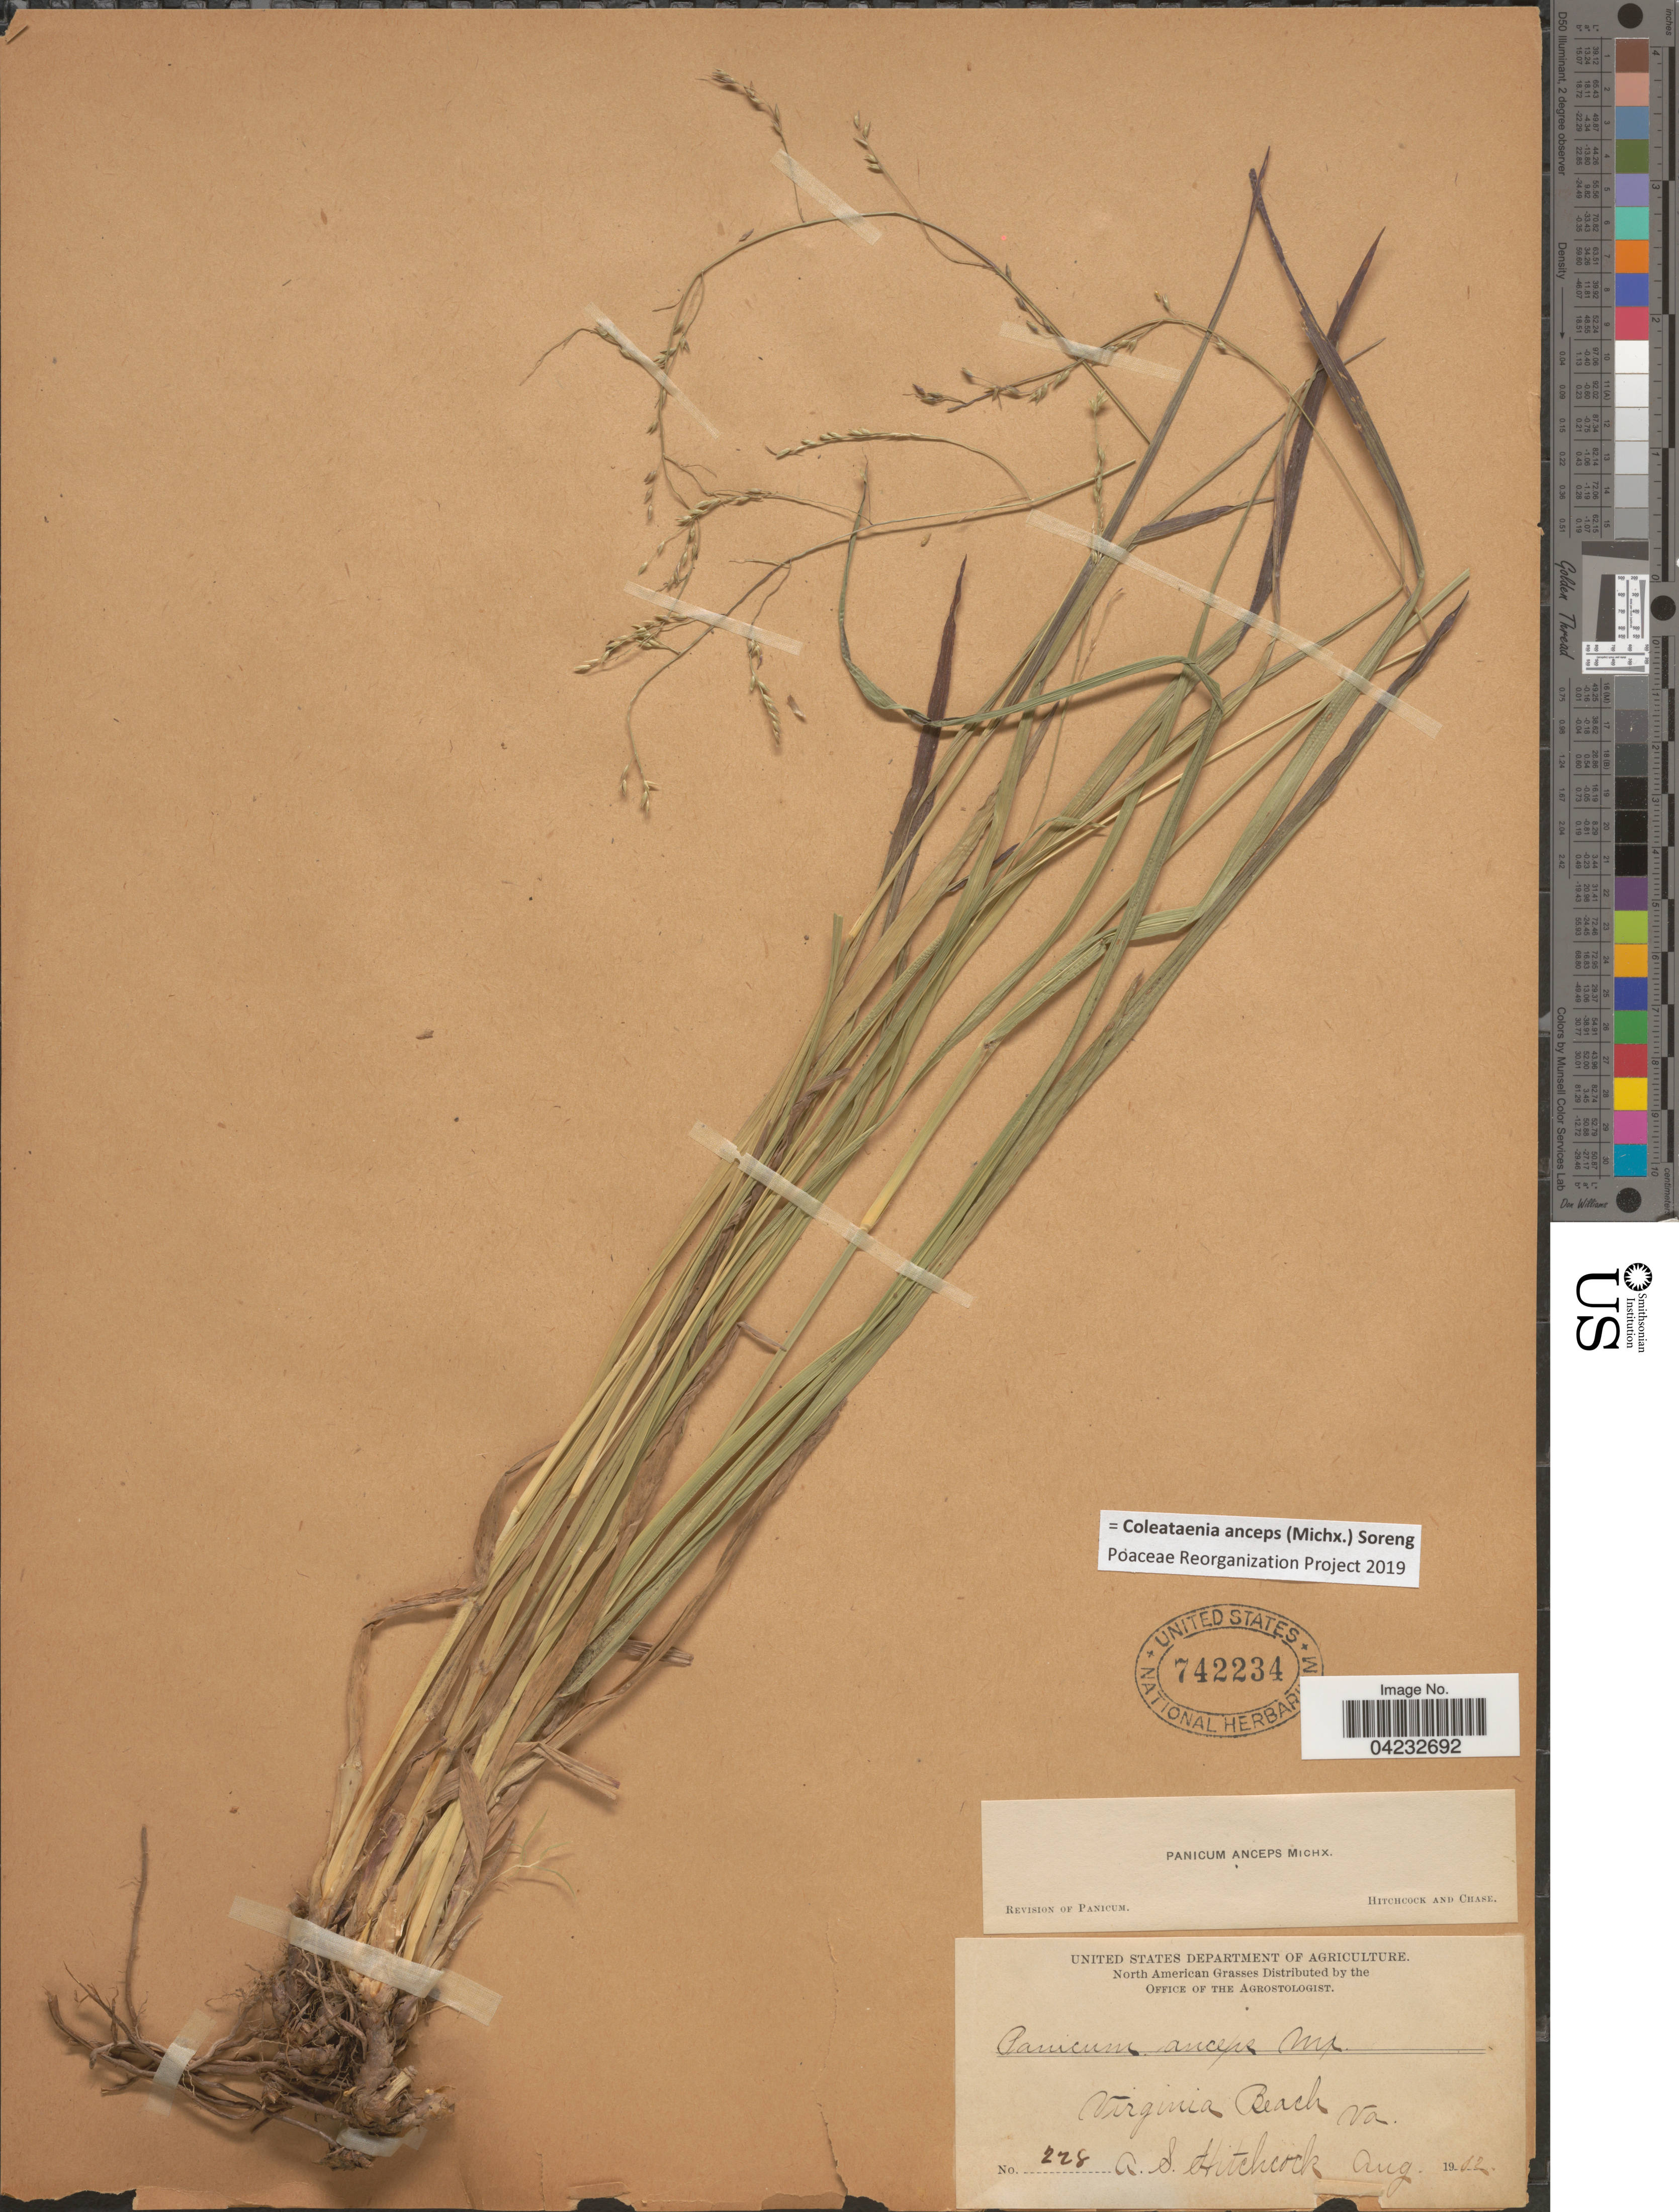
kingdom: Plantae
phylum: Tracheophyta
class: Liliopsida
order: Poales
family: Poaceae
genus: Coleataenia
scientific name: Coleataenia anceps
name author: (Michx.) Soreng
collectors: A. S. Hitchcock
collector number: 228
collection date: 1902-08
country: United States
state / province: Virginia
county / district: City of Virginia Beach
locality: Virginia Beach.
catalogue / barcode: US 742234